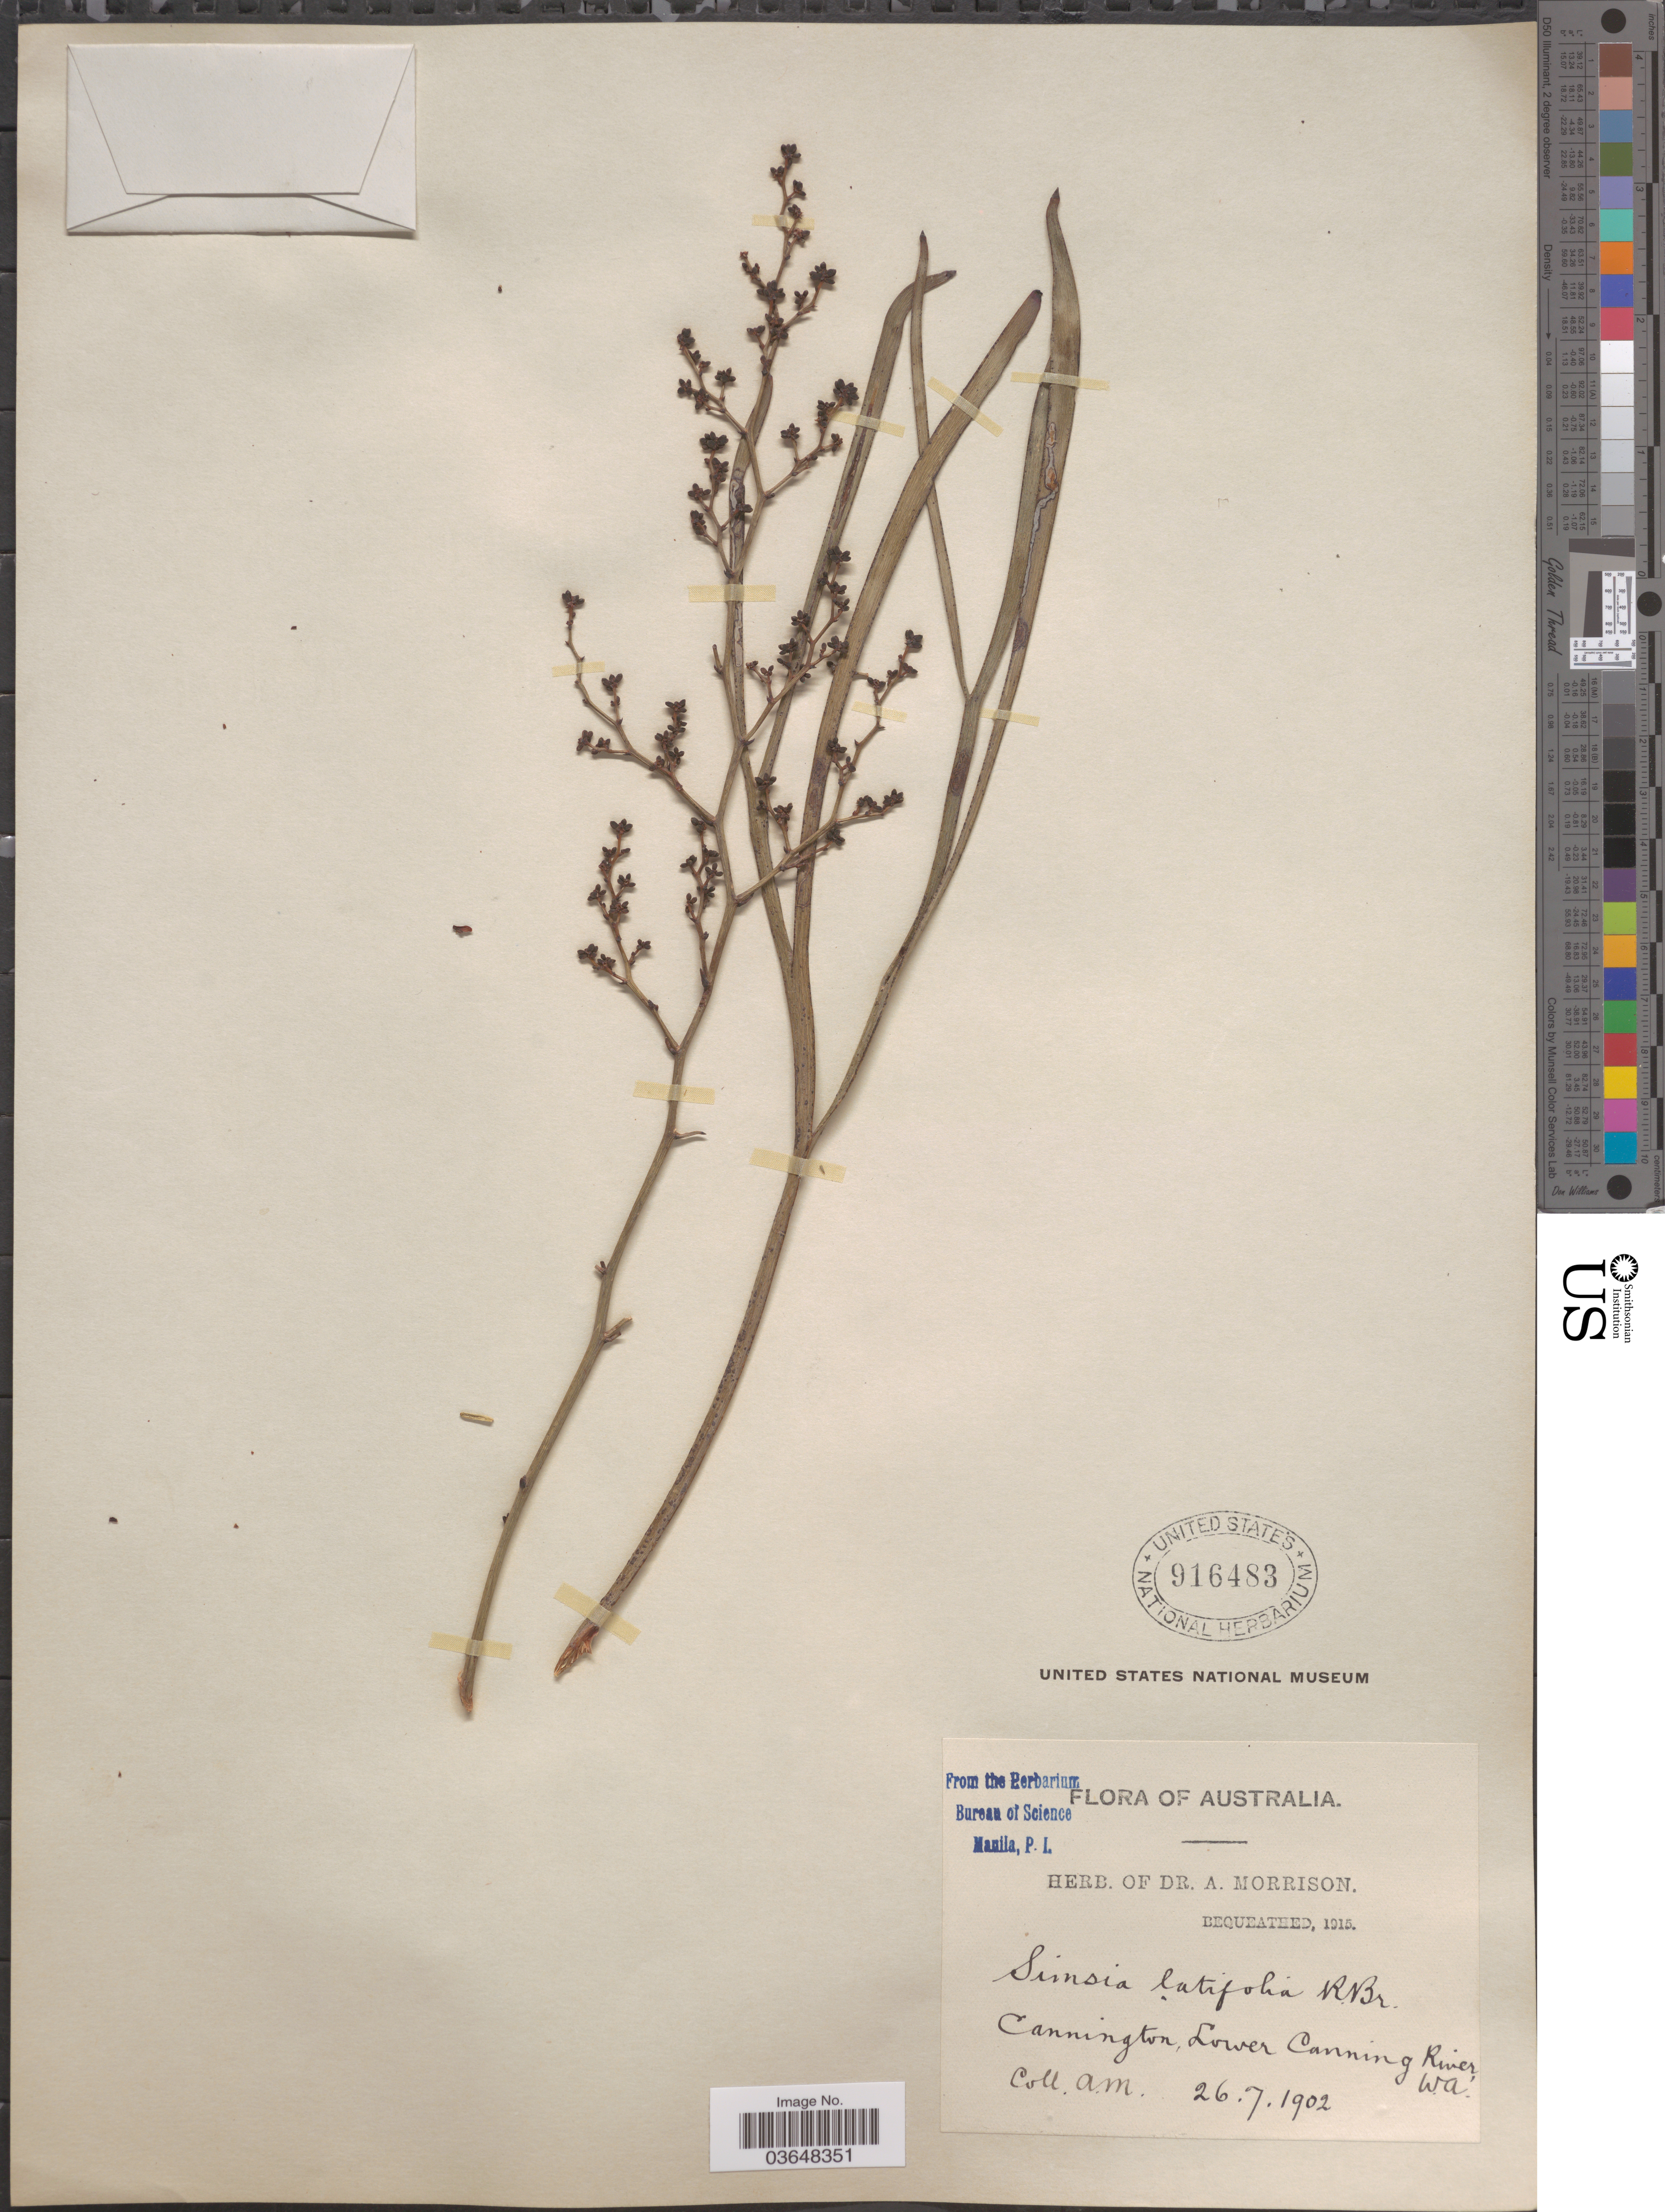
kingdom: Plantae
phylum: Tracheophyta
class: Magnoliopsida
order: Proteales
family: Proteaceae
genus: Stirlingia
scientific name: Stirlingia latifolia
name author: (R. Br.) Steud.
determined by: Strong, Mark T., (BOT), Smithsonian Institution - National Museum of Natural History (UNITED STATES)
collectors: A. Morrison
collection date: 1902-07-26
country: Australia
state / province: Western Australia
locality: Cannington, Lower Canning River.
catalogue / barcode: US 916483